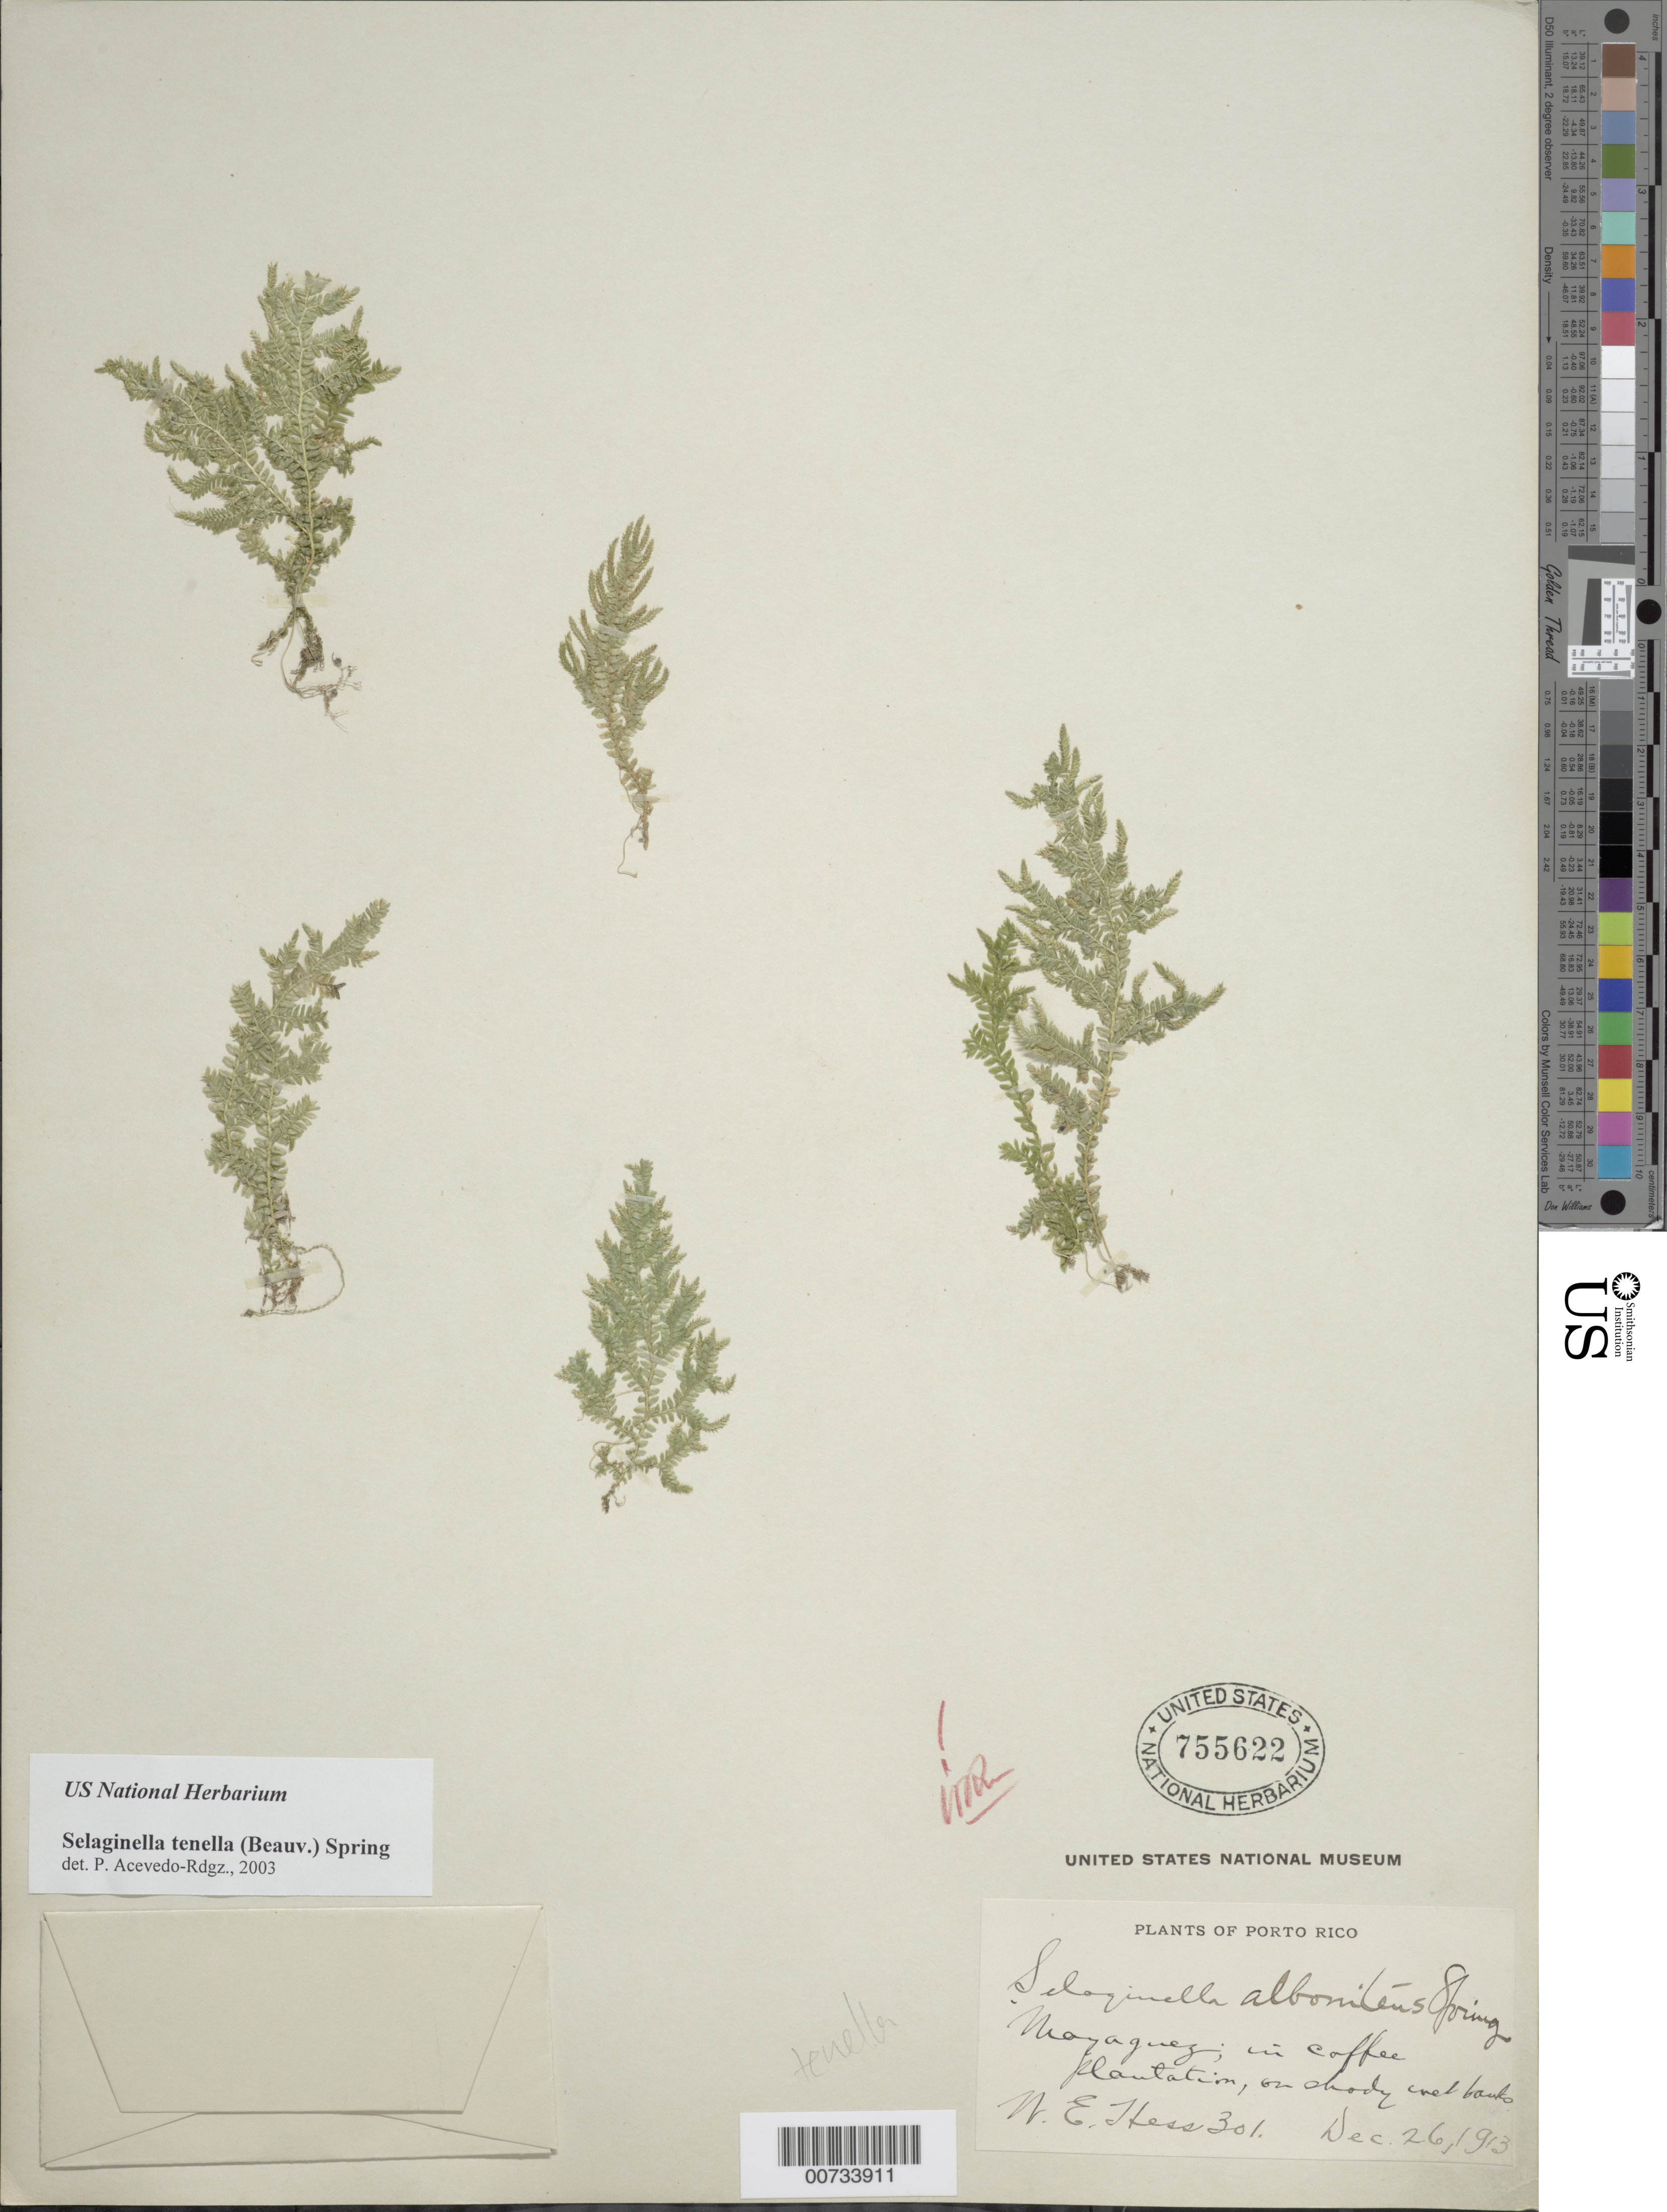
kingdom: Plantae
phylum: Tracheophyta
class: Lycopodiopsida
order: Selaginellales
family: Selaginellaceae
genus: Selaginella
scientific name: Selaginella tenella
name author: (P. Beauv.) Spring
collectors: W. Hess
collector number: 301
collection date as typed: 26 Dec 1913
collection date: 1913-12-26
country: Puerto Rico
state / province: Mayagüez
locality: Mayaguez, in coffee plantation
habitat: On shady wet banks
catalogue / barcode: US 755622